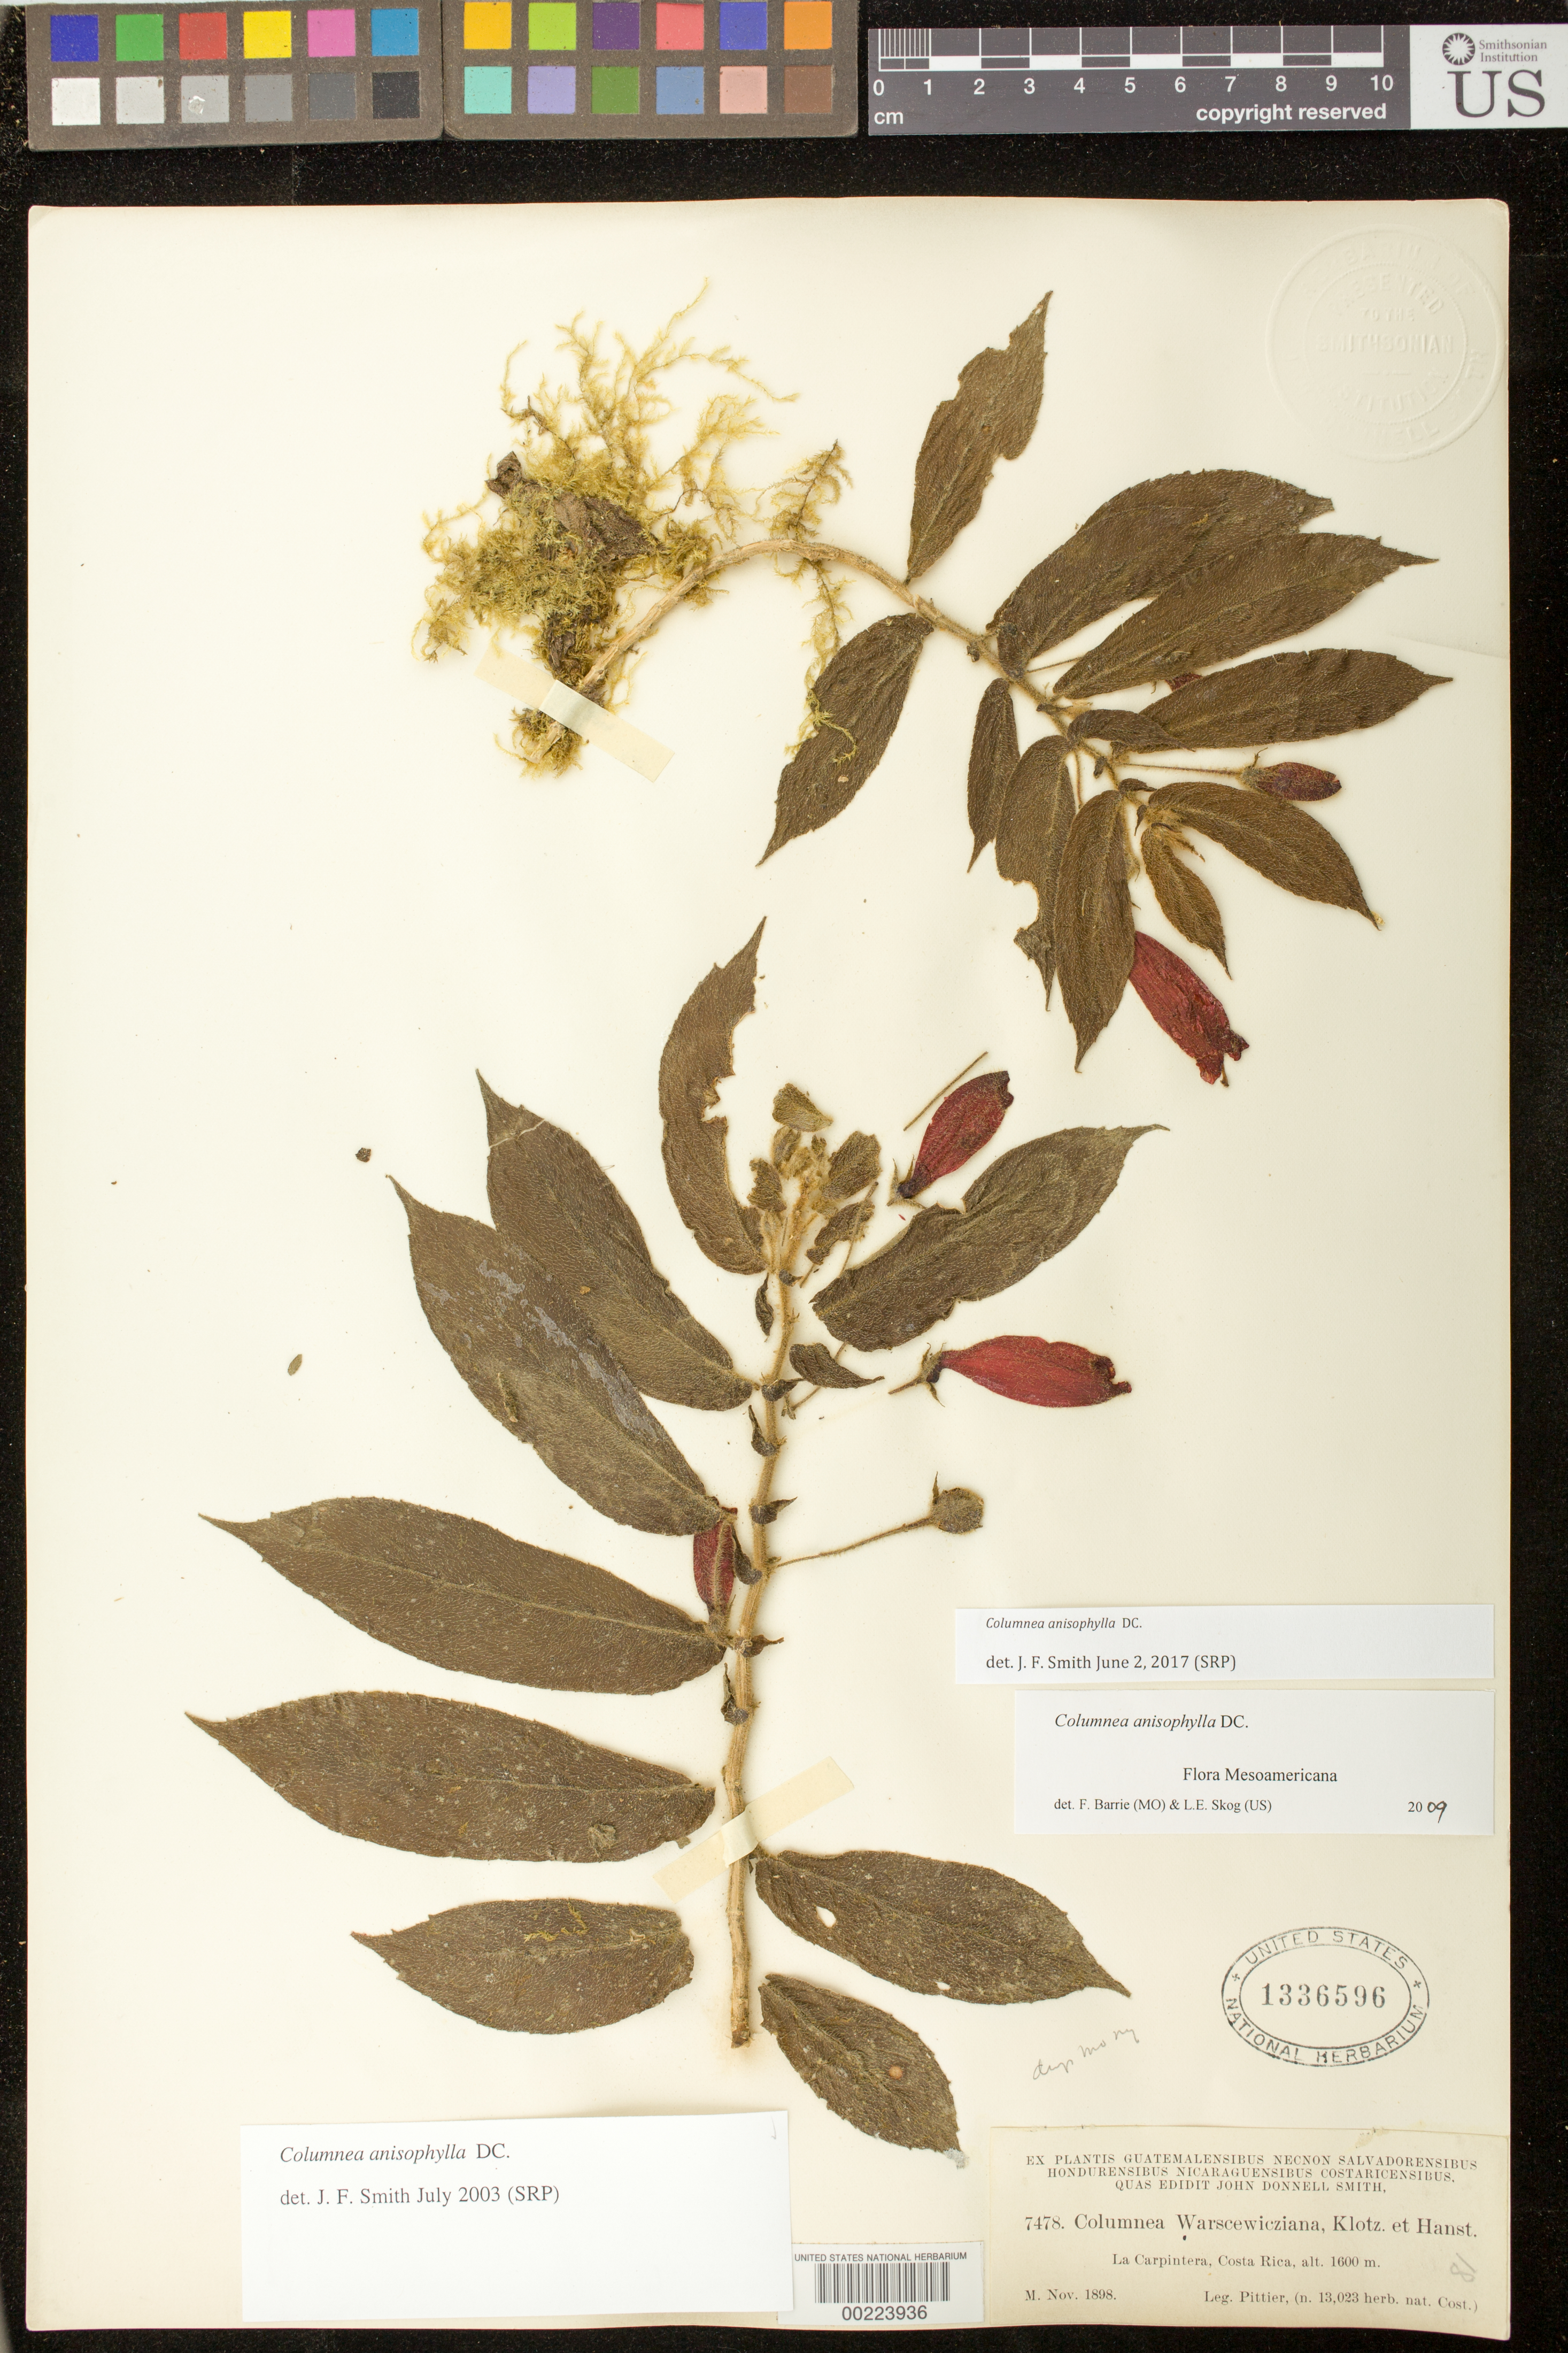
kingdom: Plantae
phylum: Tracheophyta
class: Magnoliopsida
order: Lamiales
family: Gesneriaceae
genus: Columnea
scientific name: Columnea anisophylla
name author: DC.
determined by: Smith, J. F.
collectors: H. F. Pittier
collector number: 7478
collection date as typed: Nov 1898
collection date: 1898-11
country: Costa Rica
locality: La Carpintera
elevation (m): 1600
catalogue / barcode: US 1336596